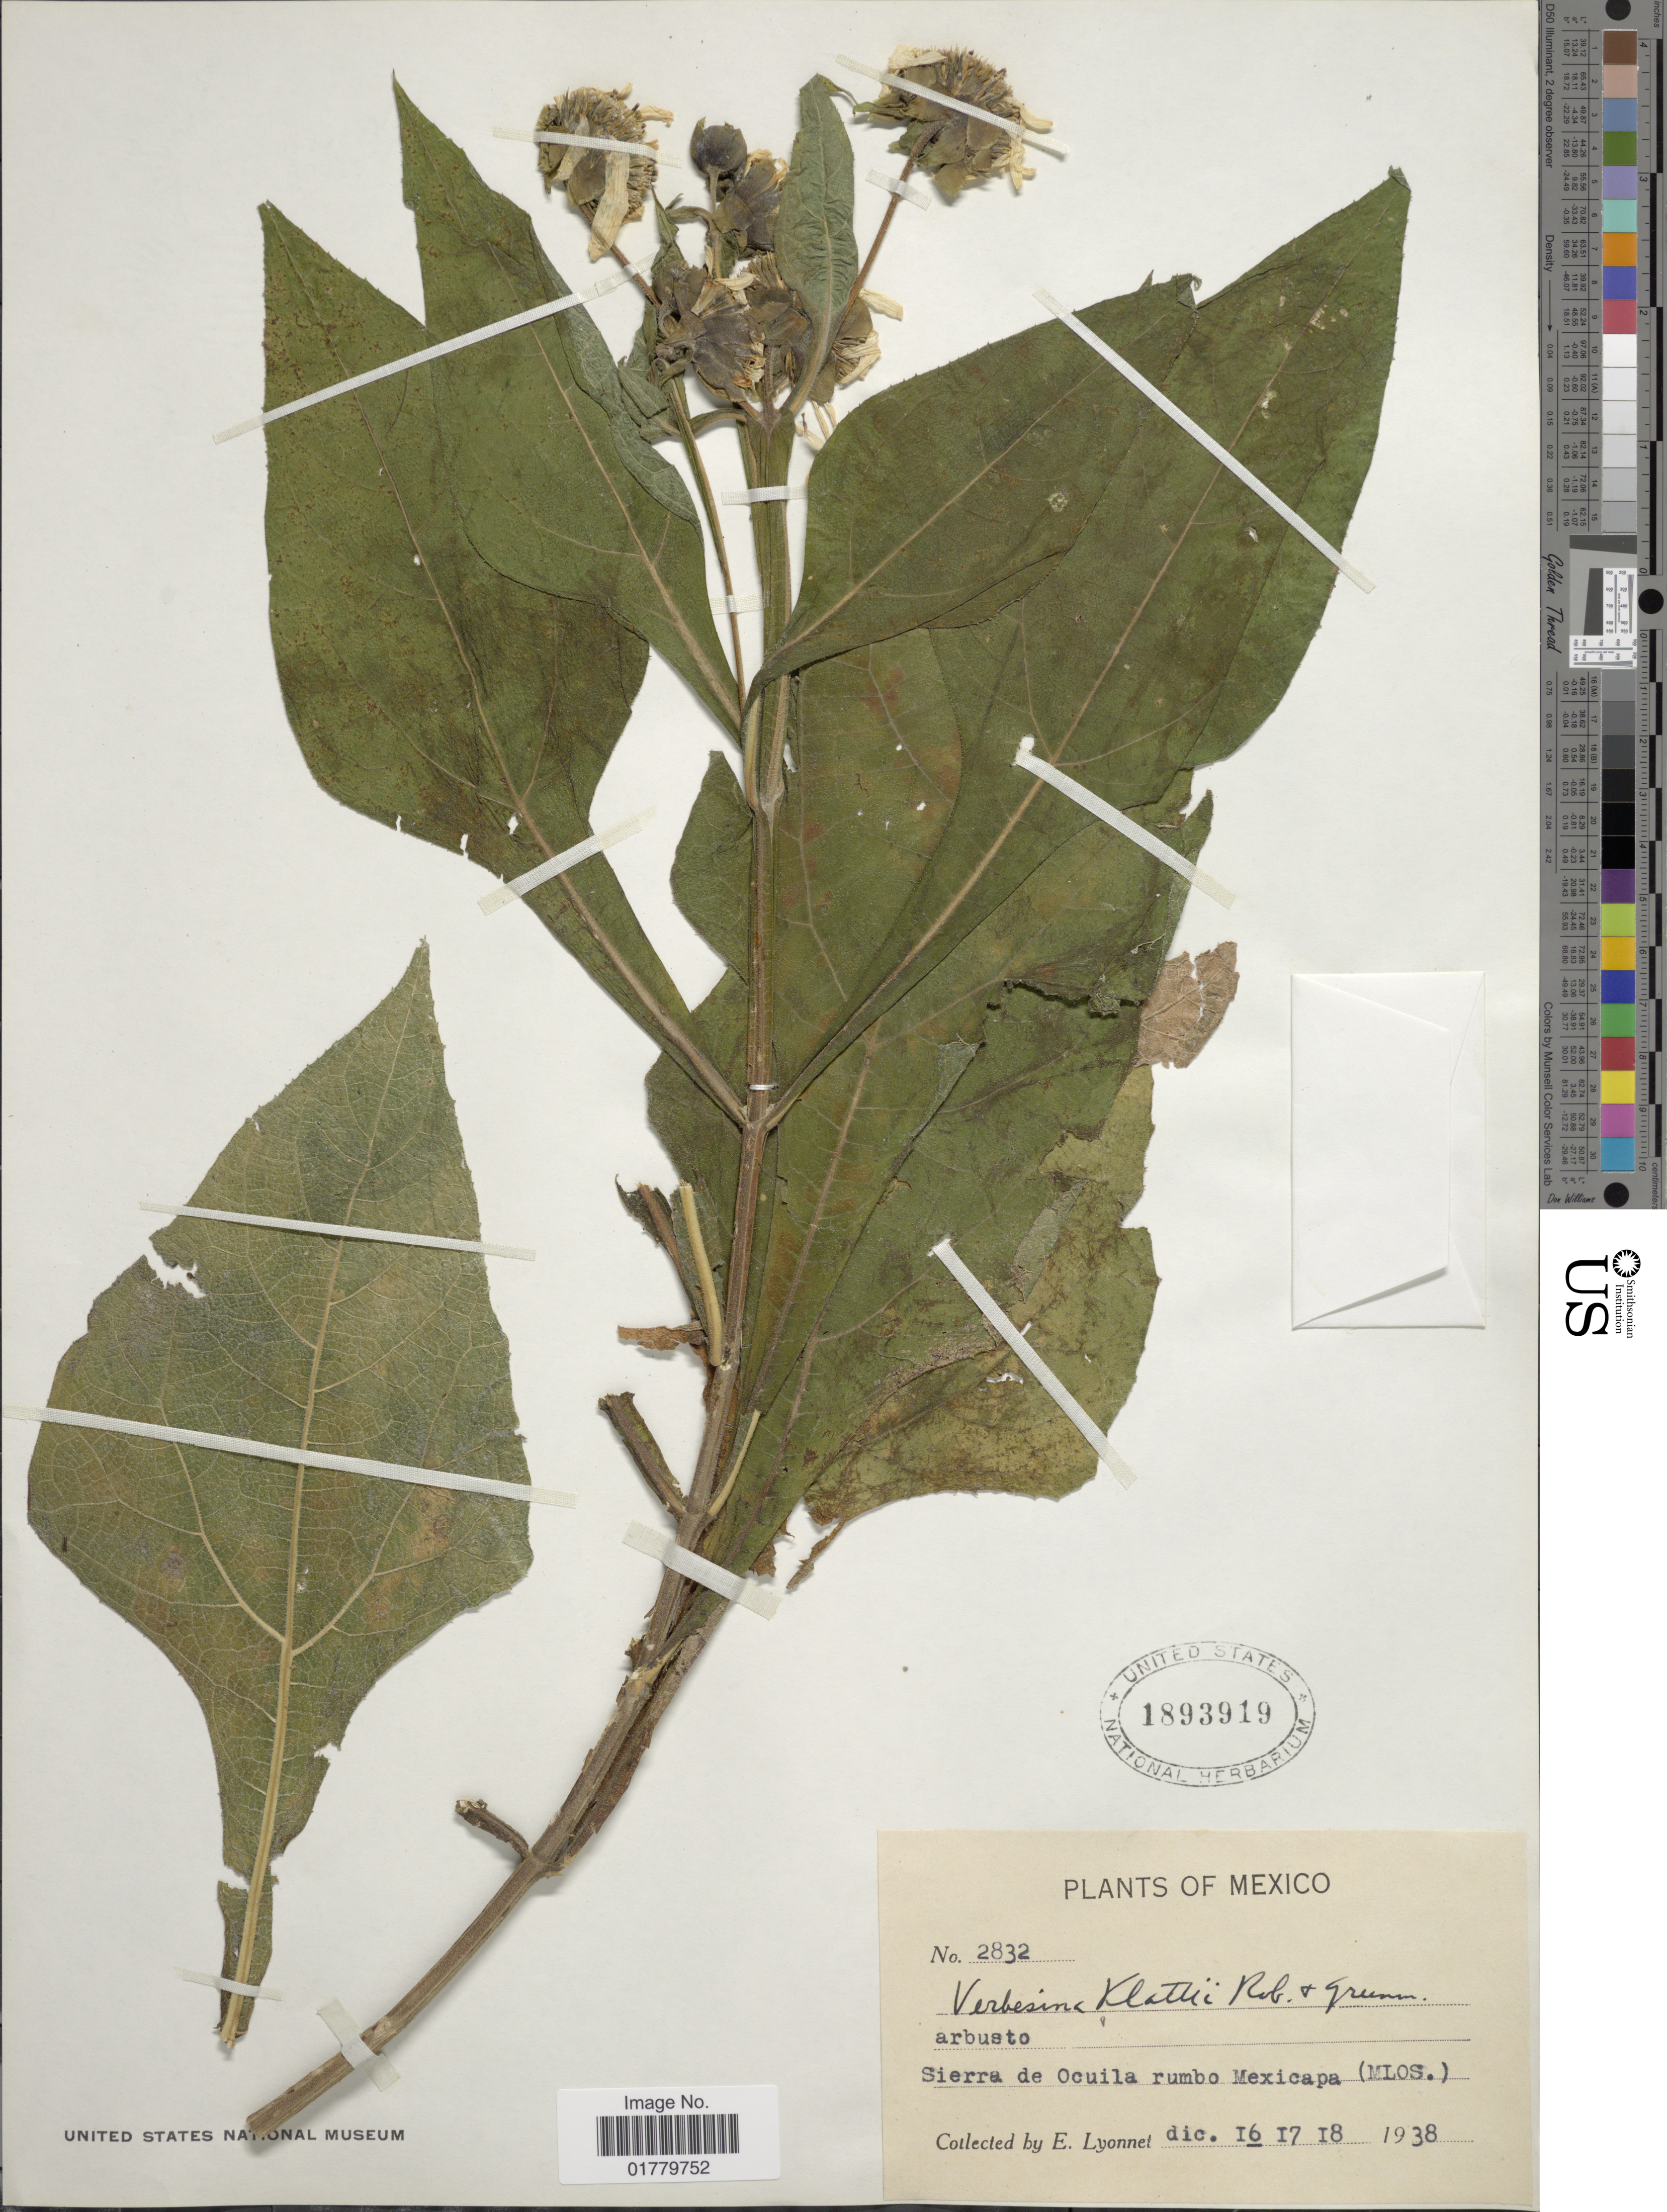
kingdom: Plantae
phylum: Tracheophyta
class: Magnoliopsida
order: Asterales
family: Asteraceae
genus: Verbesina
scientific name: Verbesina klattii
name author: B.L. Rob. & Greenm.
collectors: E. Lyonnet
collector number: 2832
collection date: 1938-12-16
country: Mexico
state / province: Morelos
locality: Sierra de Ocuila rumbo Mexicapa (Mlos.)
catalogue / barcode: US 1893919